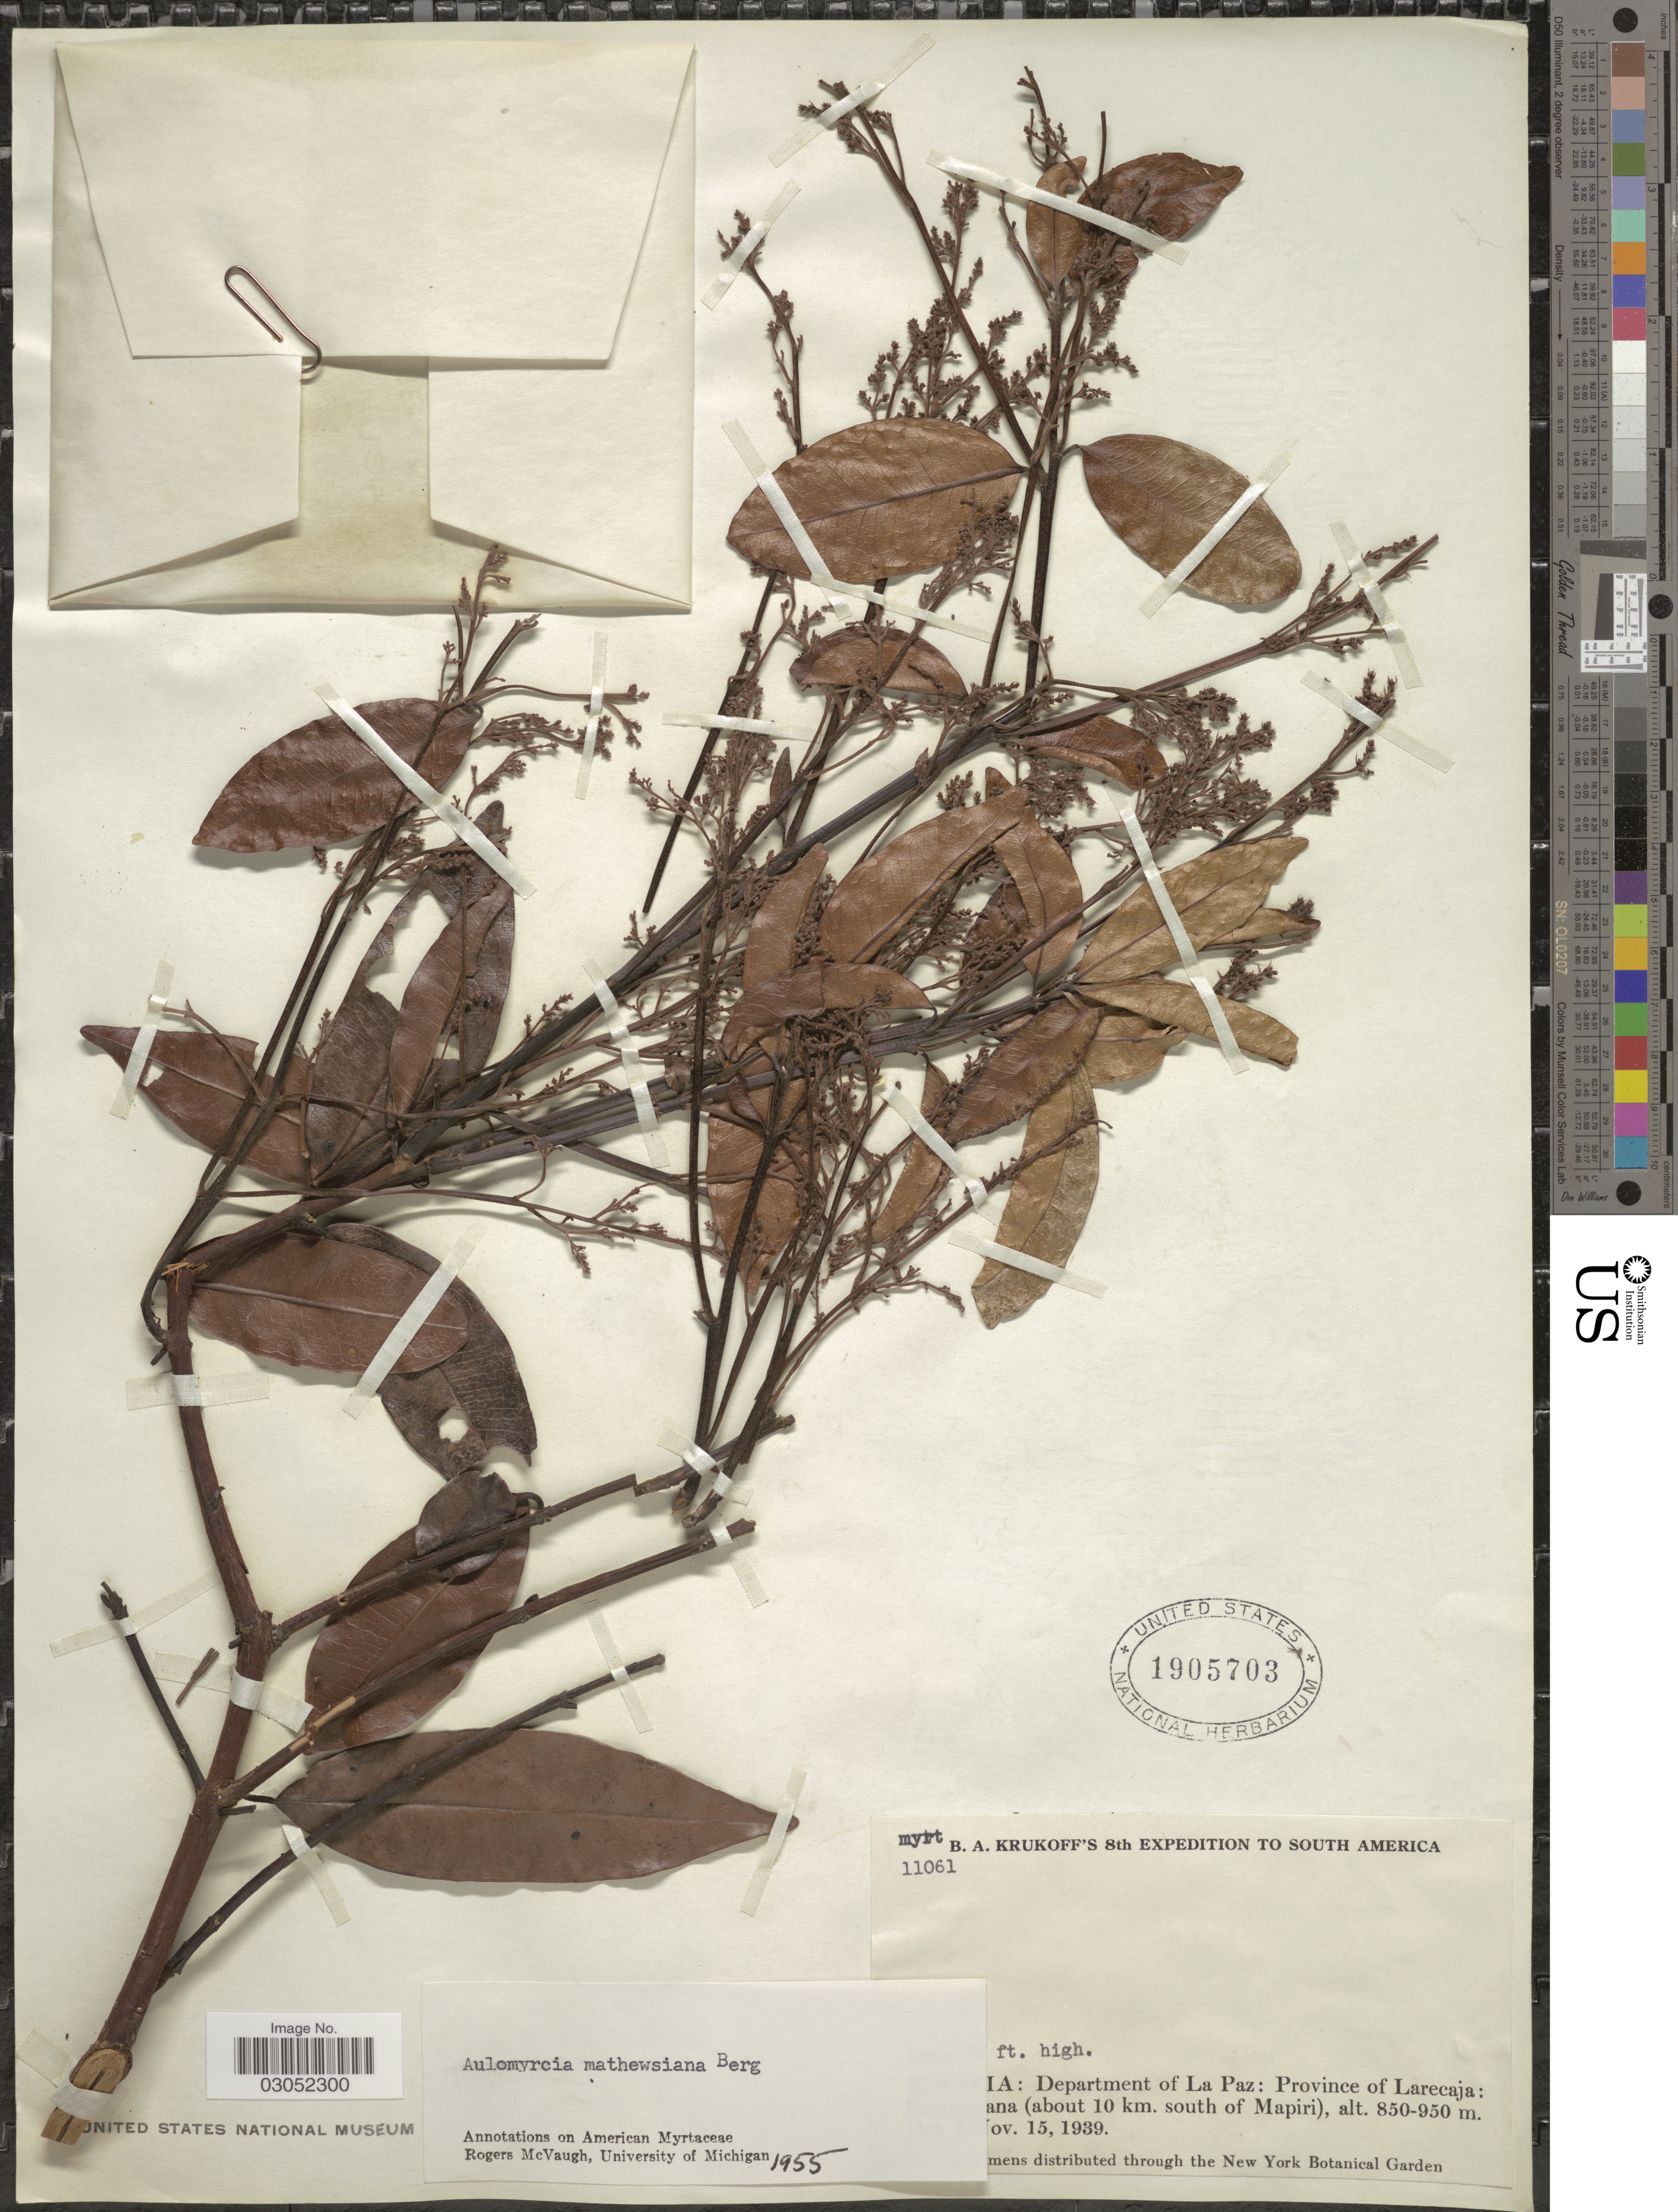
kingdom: Plantae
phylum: Tracheophyta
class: Magnoliopsida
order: Myrtales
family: Myrtaceae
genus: Myrcia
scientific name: Myrcia mathewsiana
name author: (O. Berg) McVaugh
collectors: B. A. Krukoff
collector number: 11061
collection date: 1939-11-15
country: Bolivia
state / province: La Paz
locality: Department of La Paz: Province of Larecaja: Copacabana (about 10 km. south of Mapiri).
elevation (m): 850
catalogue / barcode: US 1905703